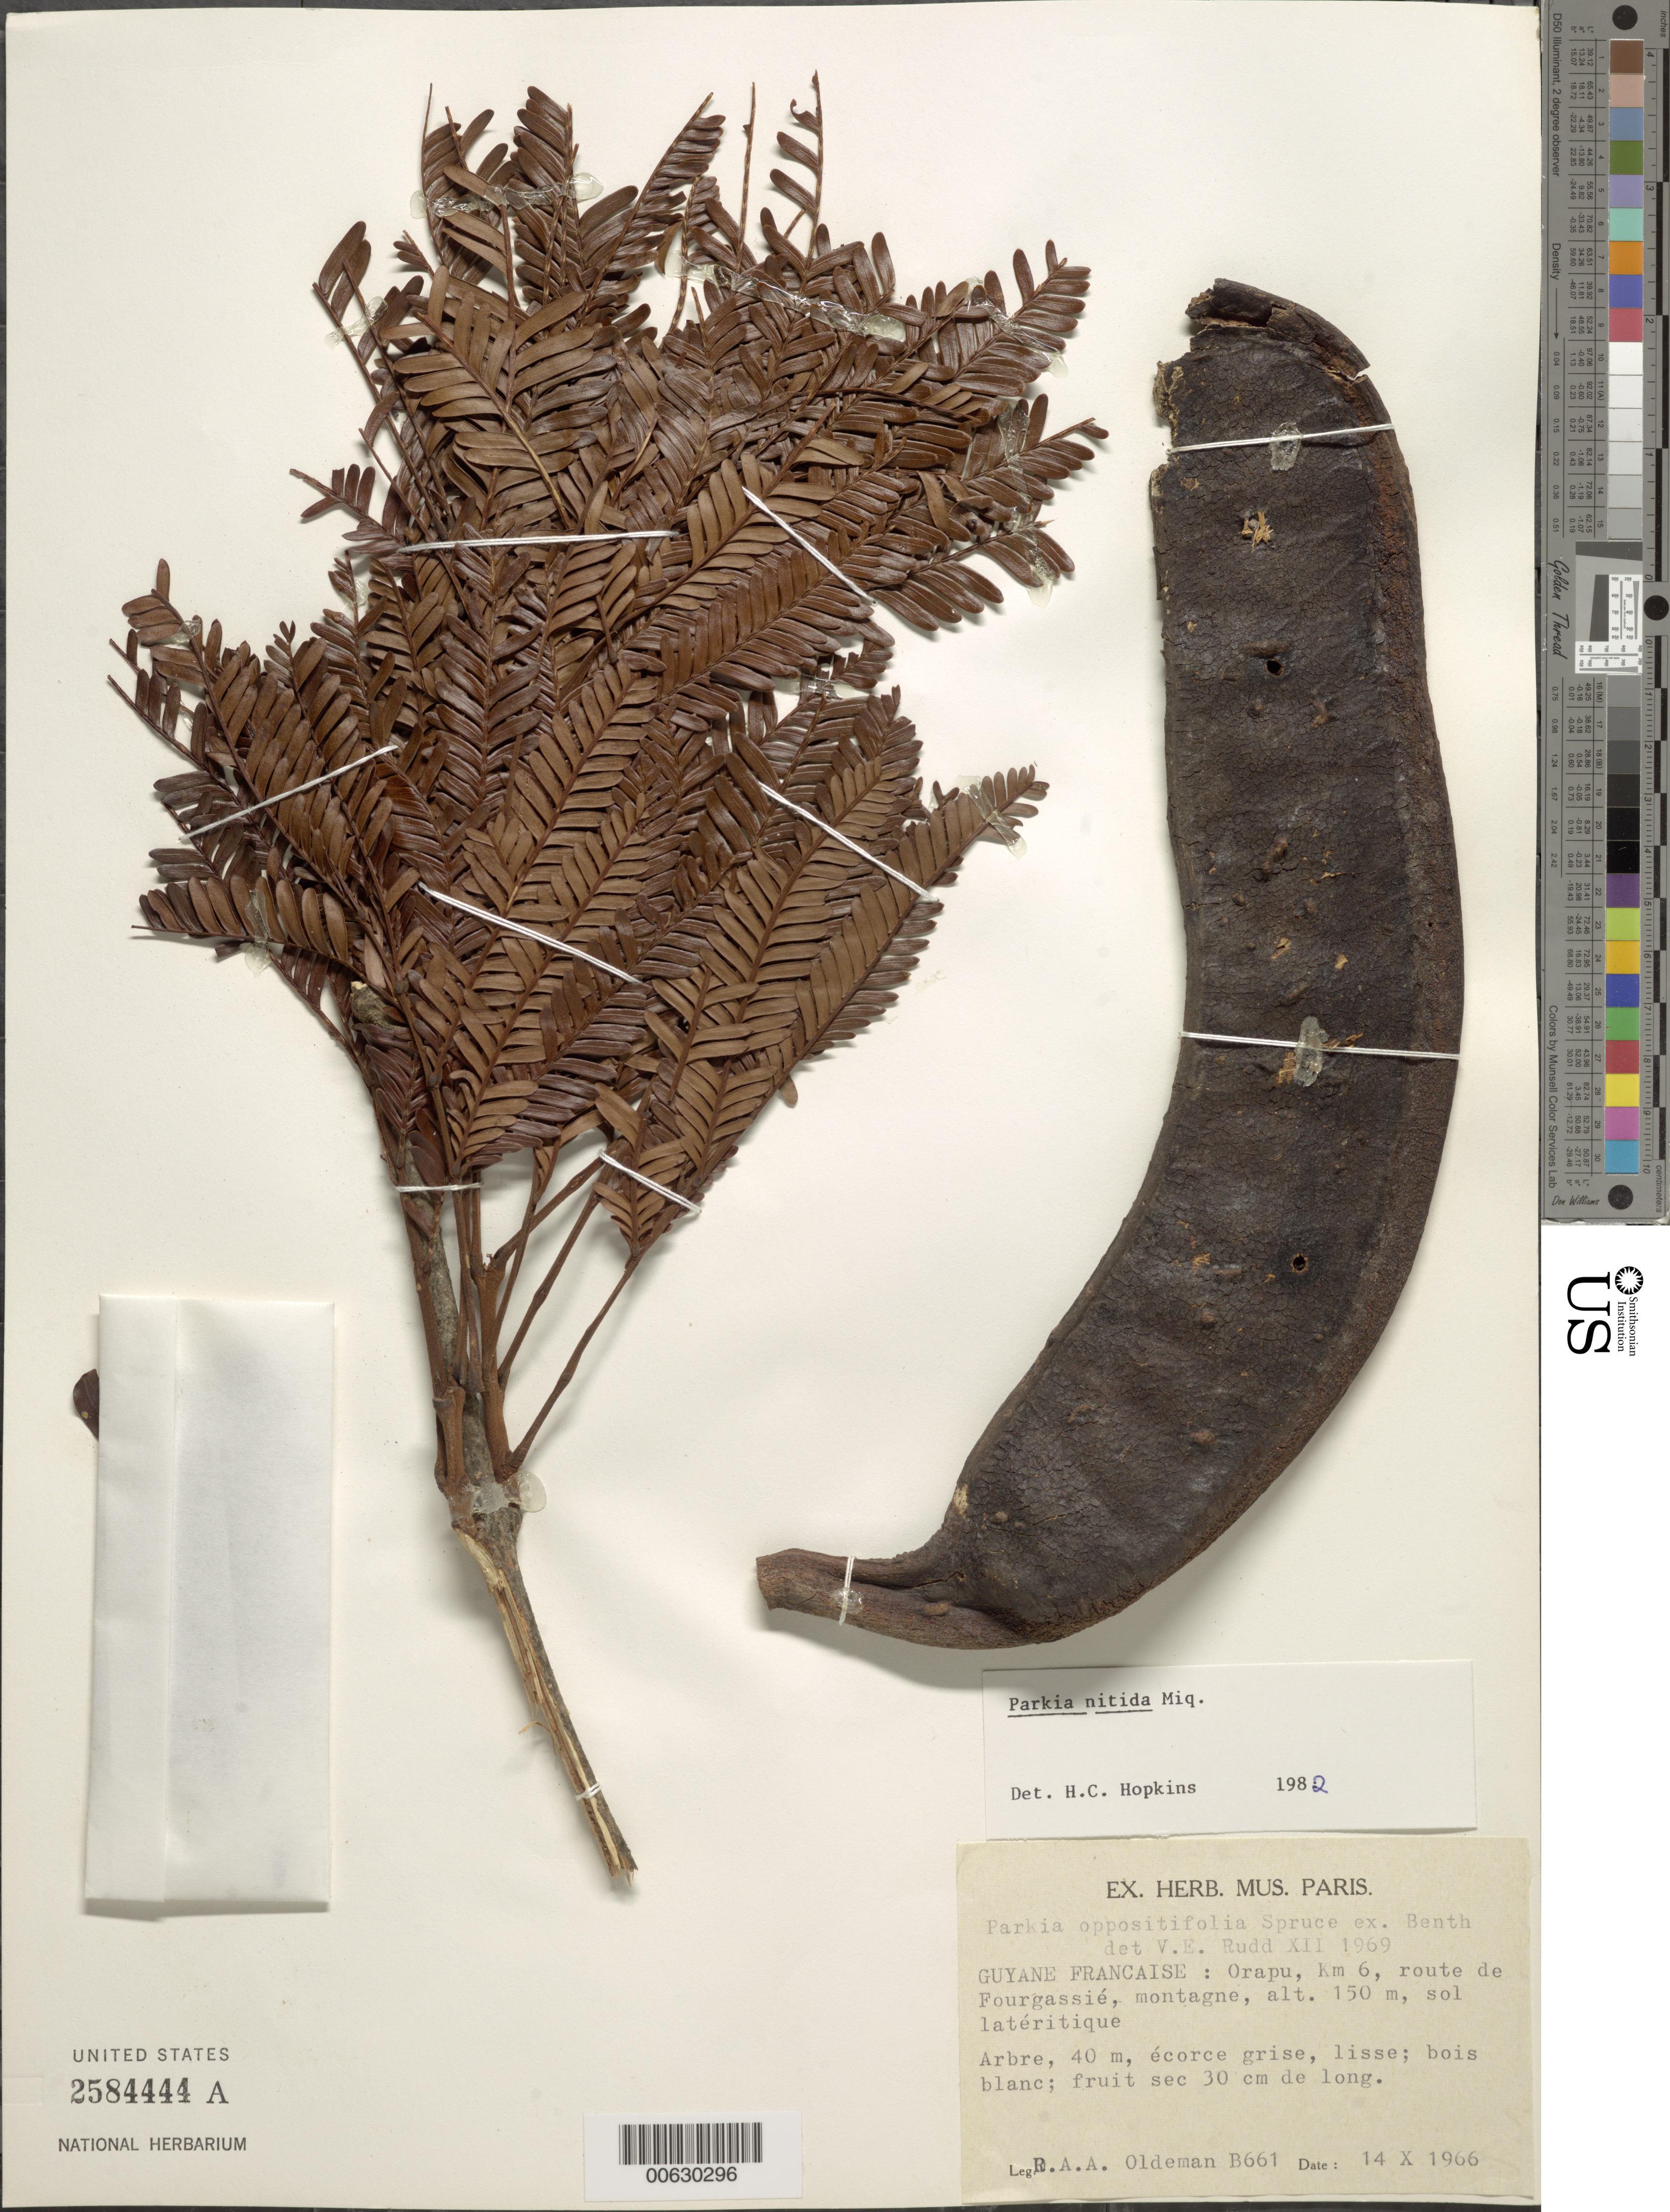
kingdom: Plantae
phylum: Tracheophyta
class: Magnoliopsida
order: Fabales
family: Fabaceae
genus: Parkia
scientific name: Parkia nitida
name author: Miq.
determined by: Hopkins, H. C.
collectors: R. Oldeman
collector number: B 661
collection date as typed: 14-Oct-66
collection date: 1966-10-14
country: French Guiana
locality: Orapu, km 6, route de Fourgassié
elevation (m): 150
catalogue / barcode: US 2584444A